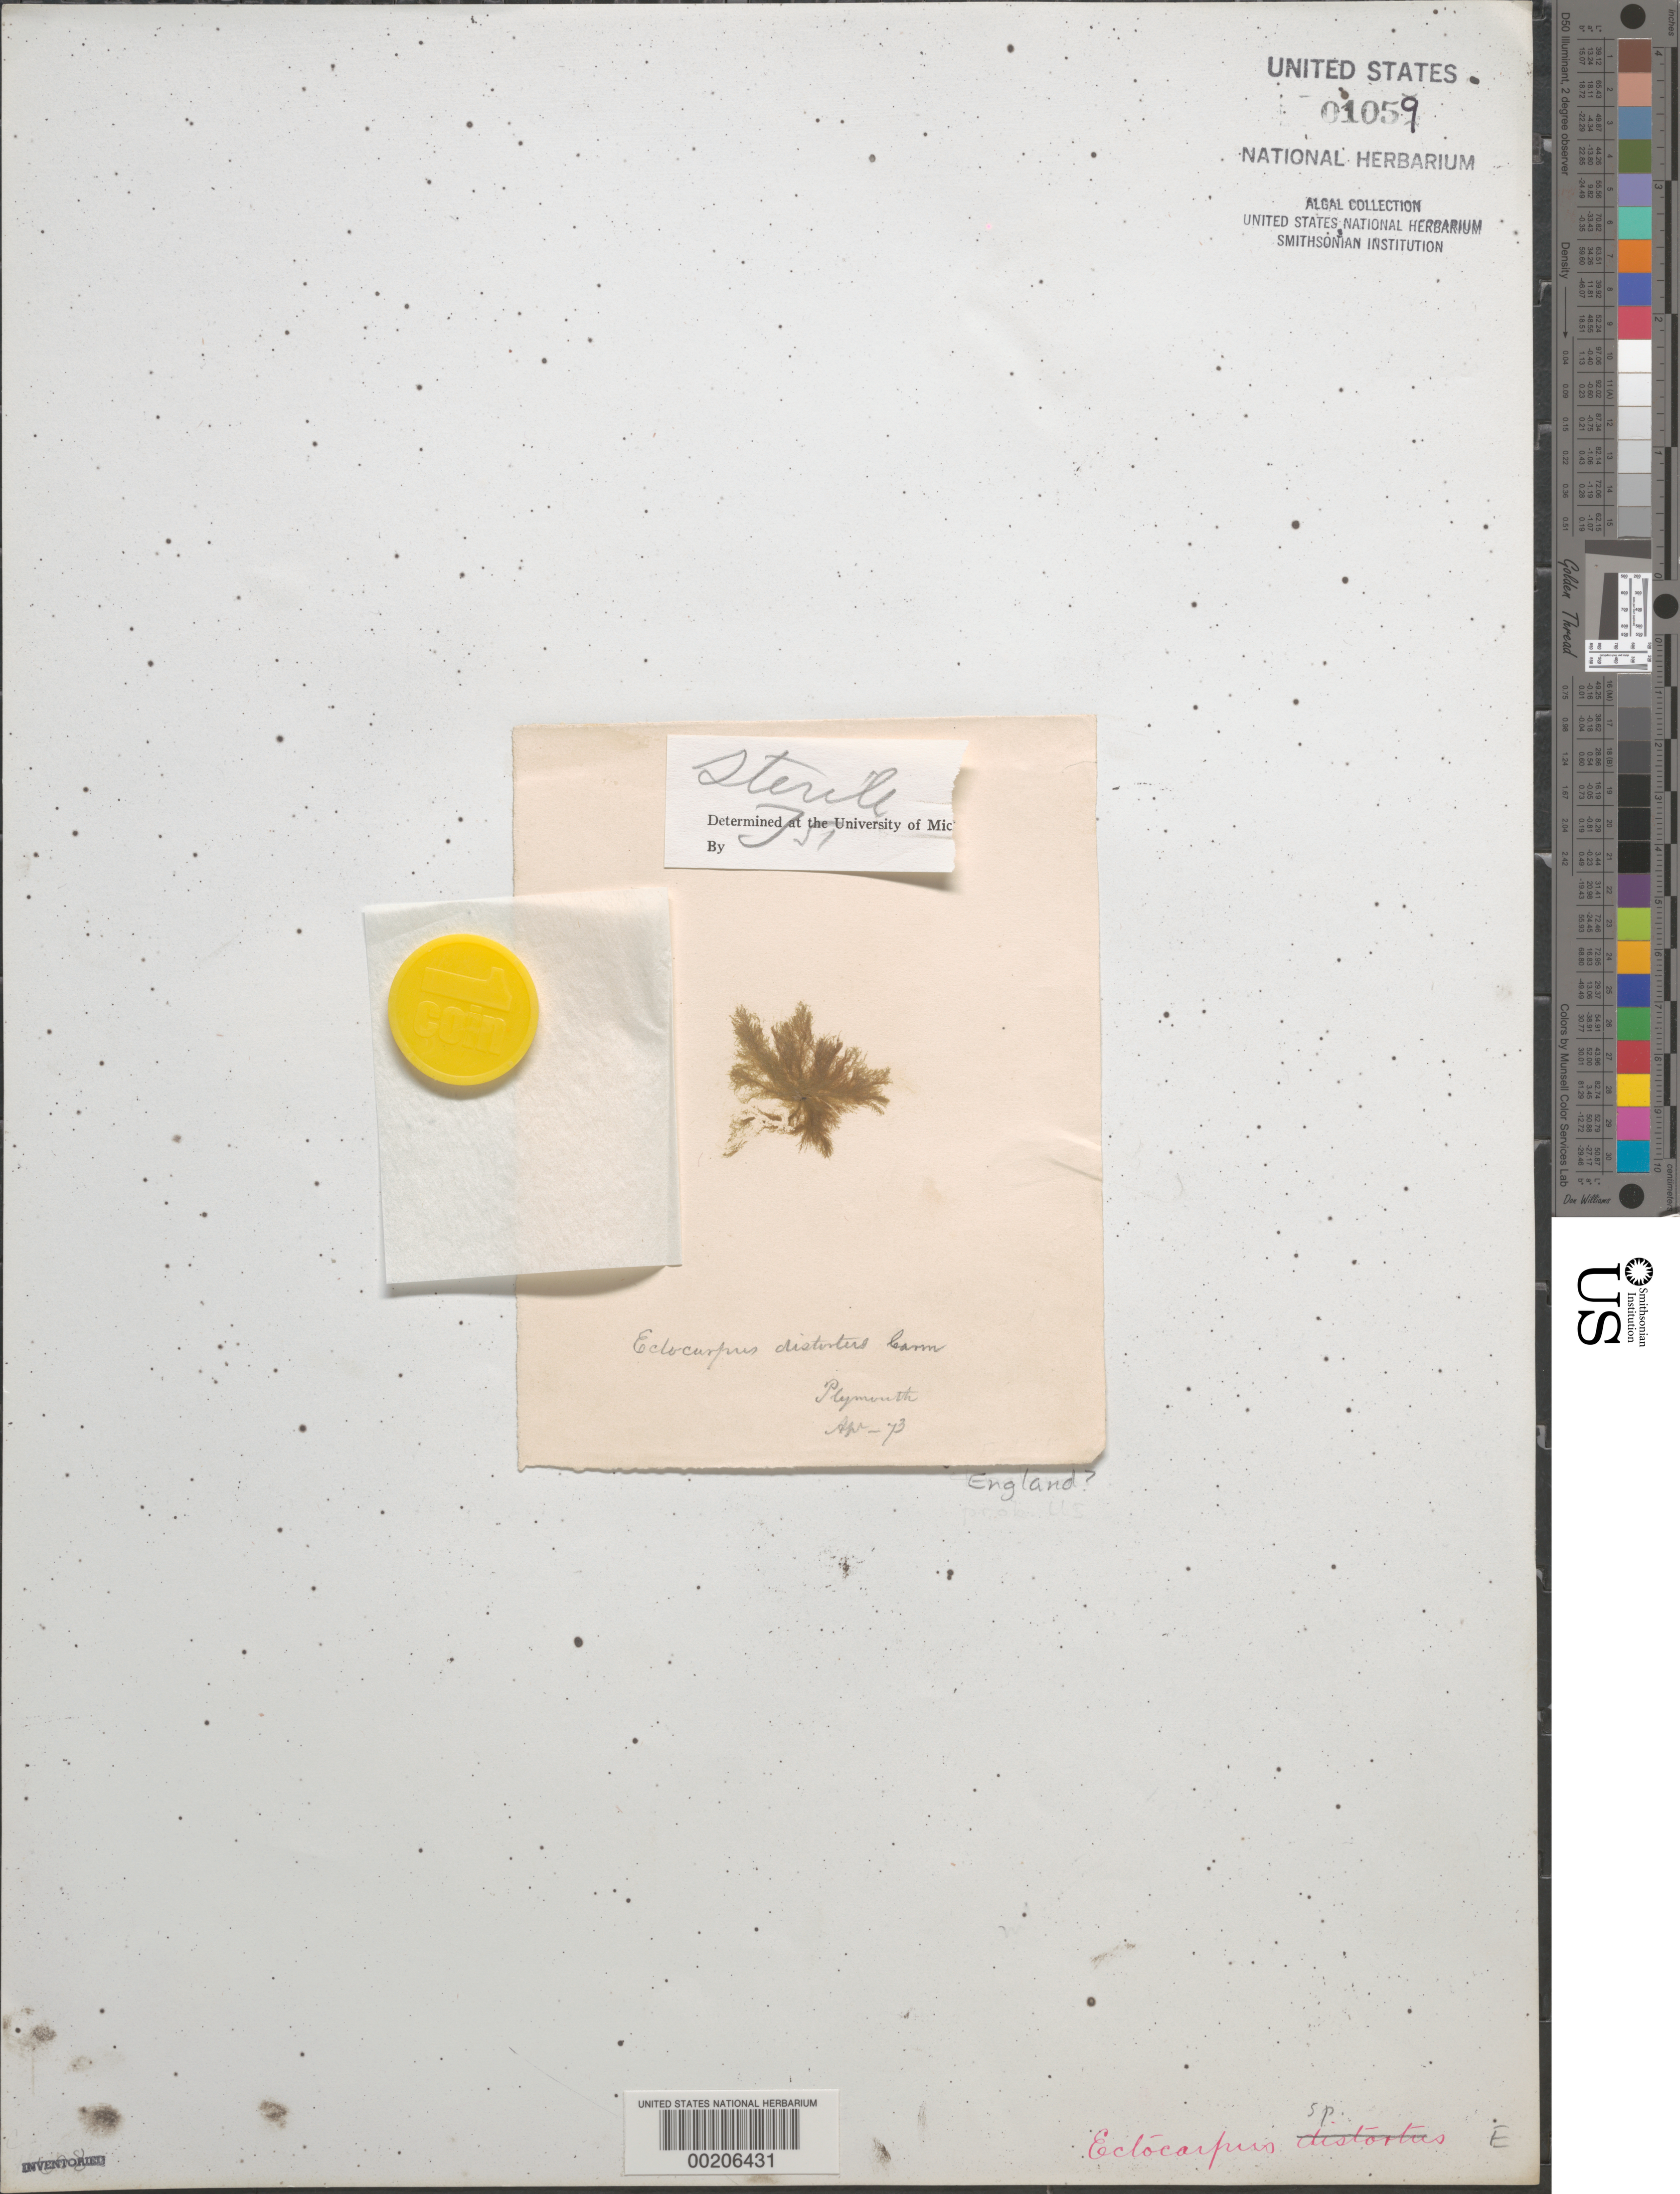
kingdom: Chromista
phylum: Ochrophyta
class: Phaeophyceae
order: Ectocarpales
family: Ectocarpaceae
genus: Ectocarpus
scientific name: Ectocarpus sp.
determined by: Taylor, William R.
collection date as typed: Apr 1873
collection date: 1873-04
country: United Kingdom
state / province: England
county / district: Devon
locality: Plymouth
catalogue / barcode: US 1059